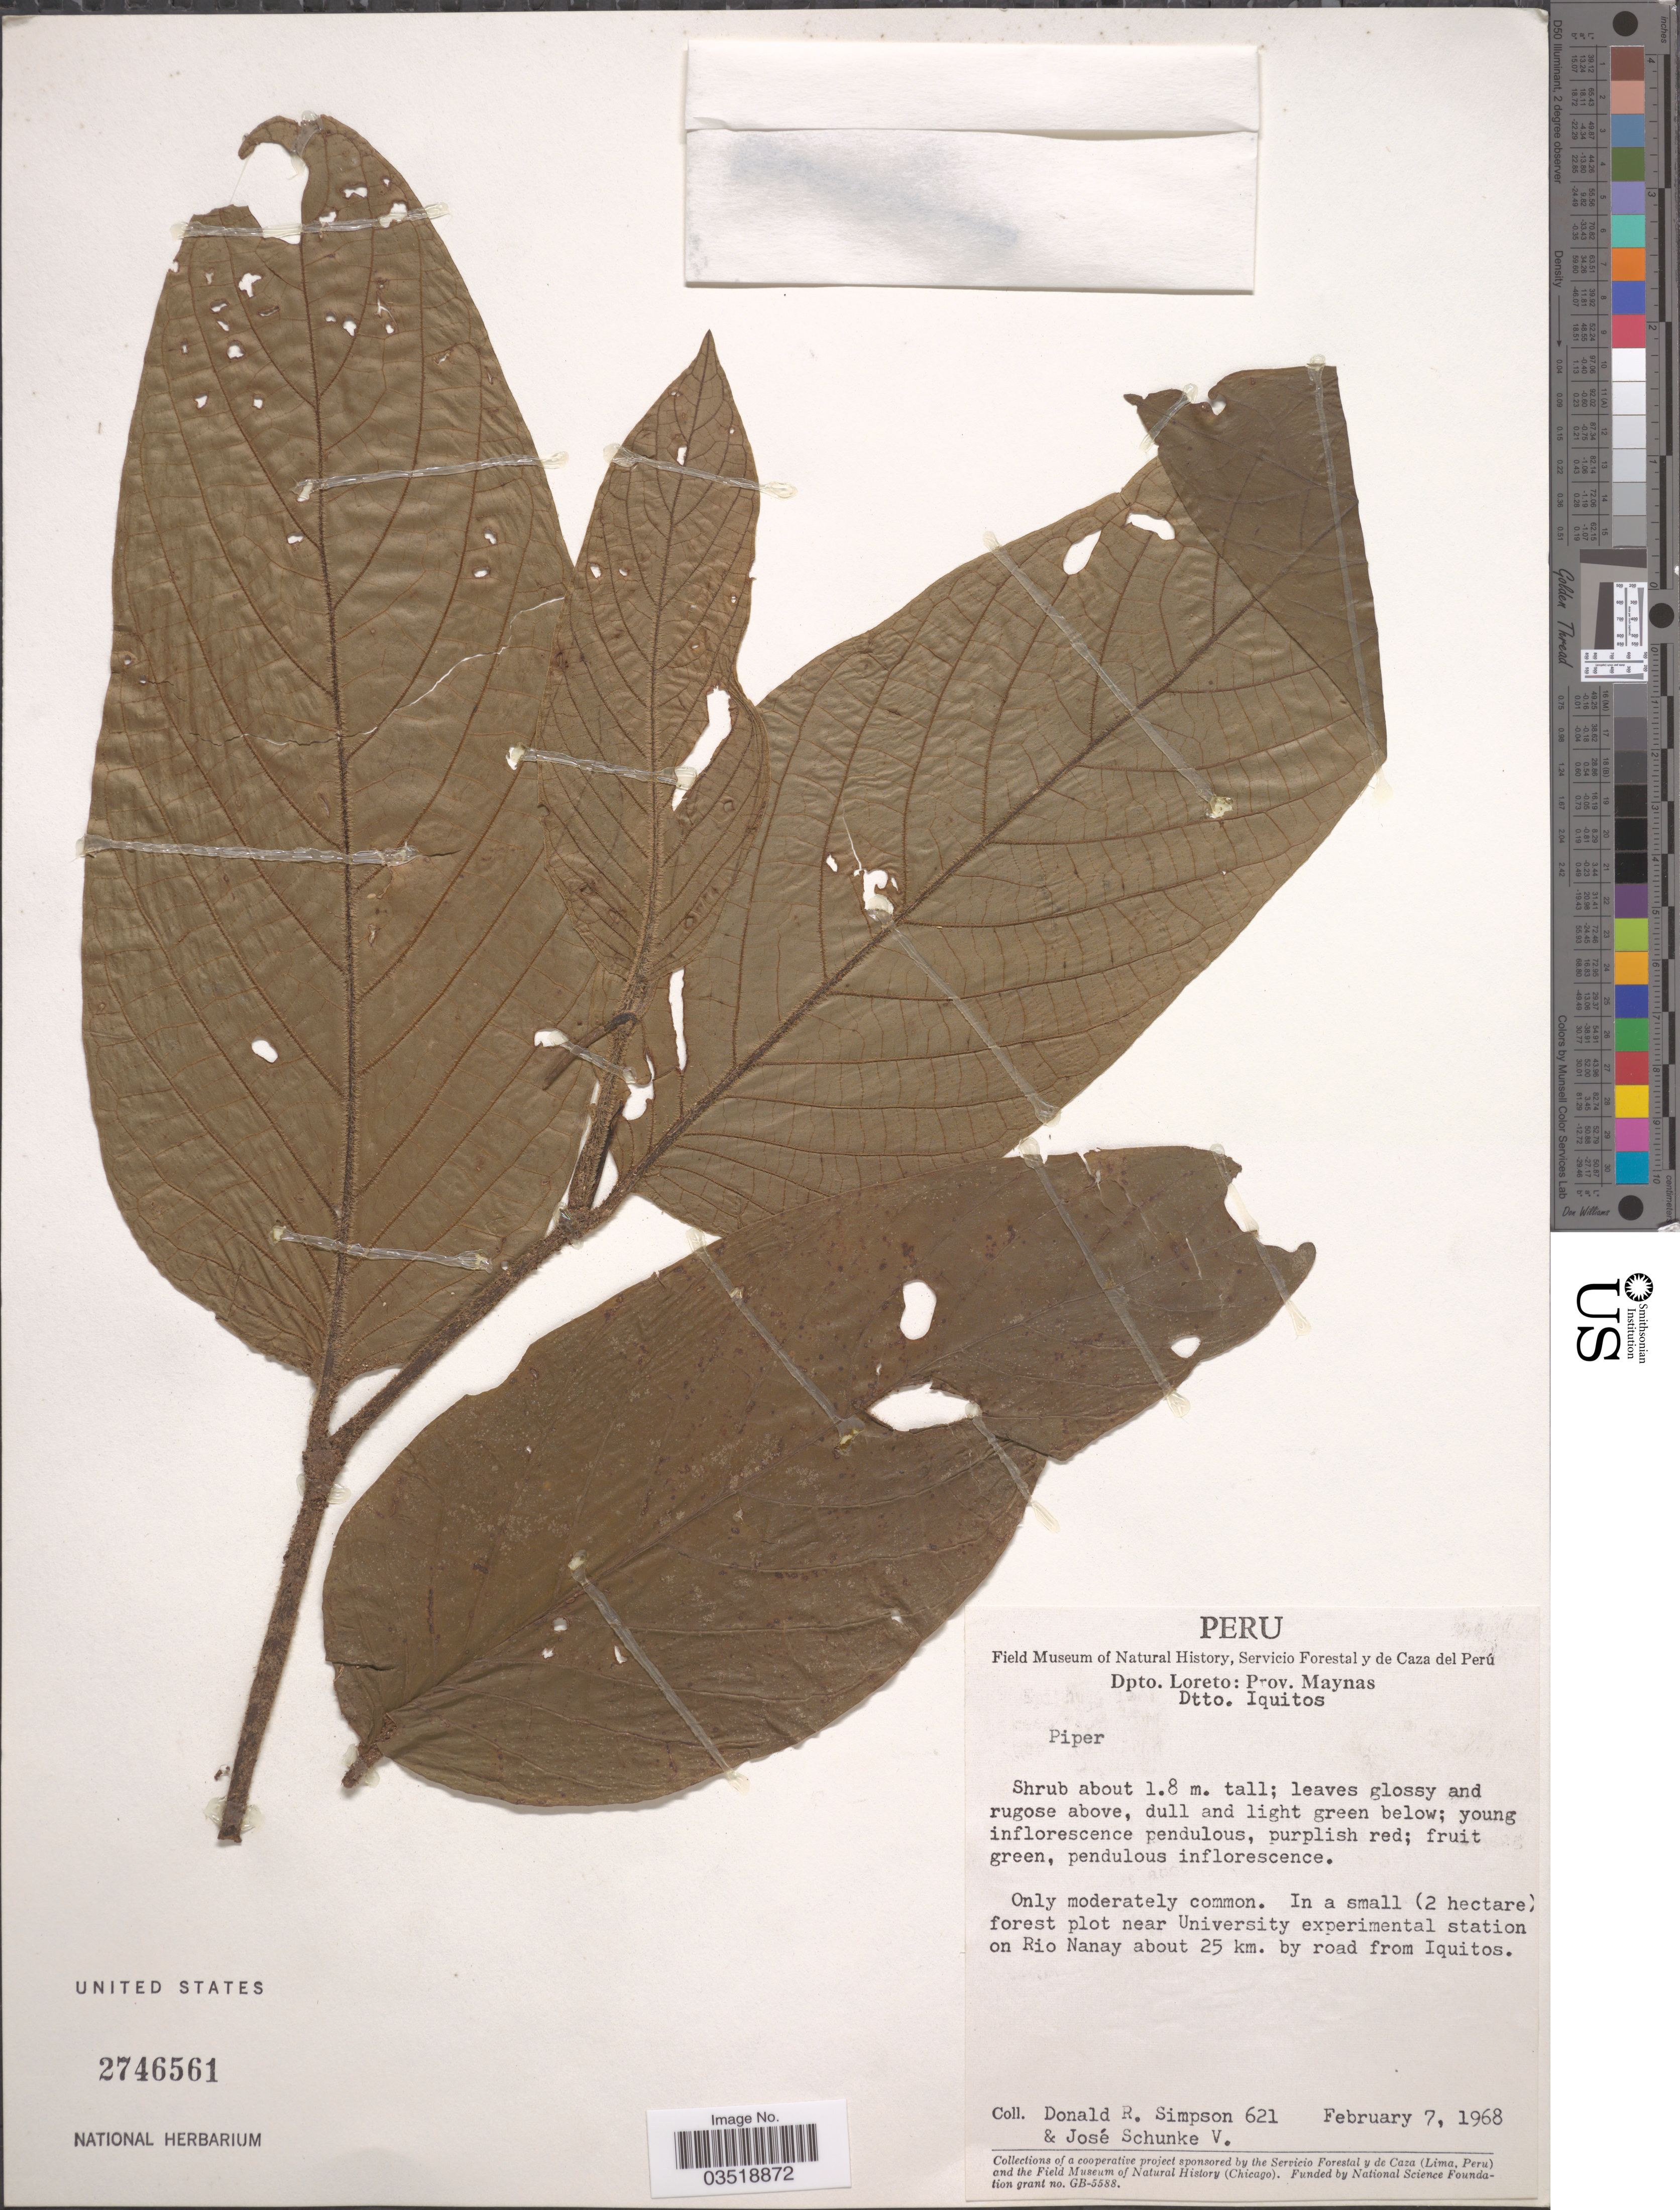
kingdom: Plantae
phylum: Tracheophyta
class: Magnoliopsida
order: Piperales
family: Piperaceae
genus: Piper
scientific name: Piper sp.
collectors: D. R. Simpson & J. Schunke Vigo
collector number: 621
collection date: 1968-02-07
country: Peru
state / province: Loreto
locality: Dpto. Loreto: Prov: Maynas. Dtto. Iquitos. In a small (2 hectare) forest plot near University experimental station on Rio Nanay about 25 km. by road from Iquitos.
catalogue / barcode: US 2746561